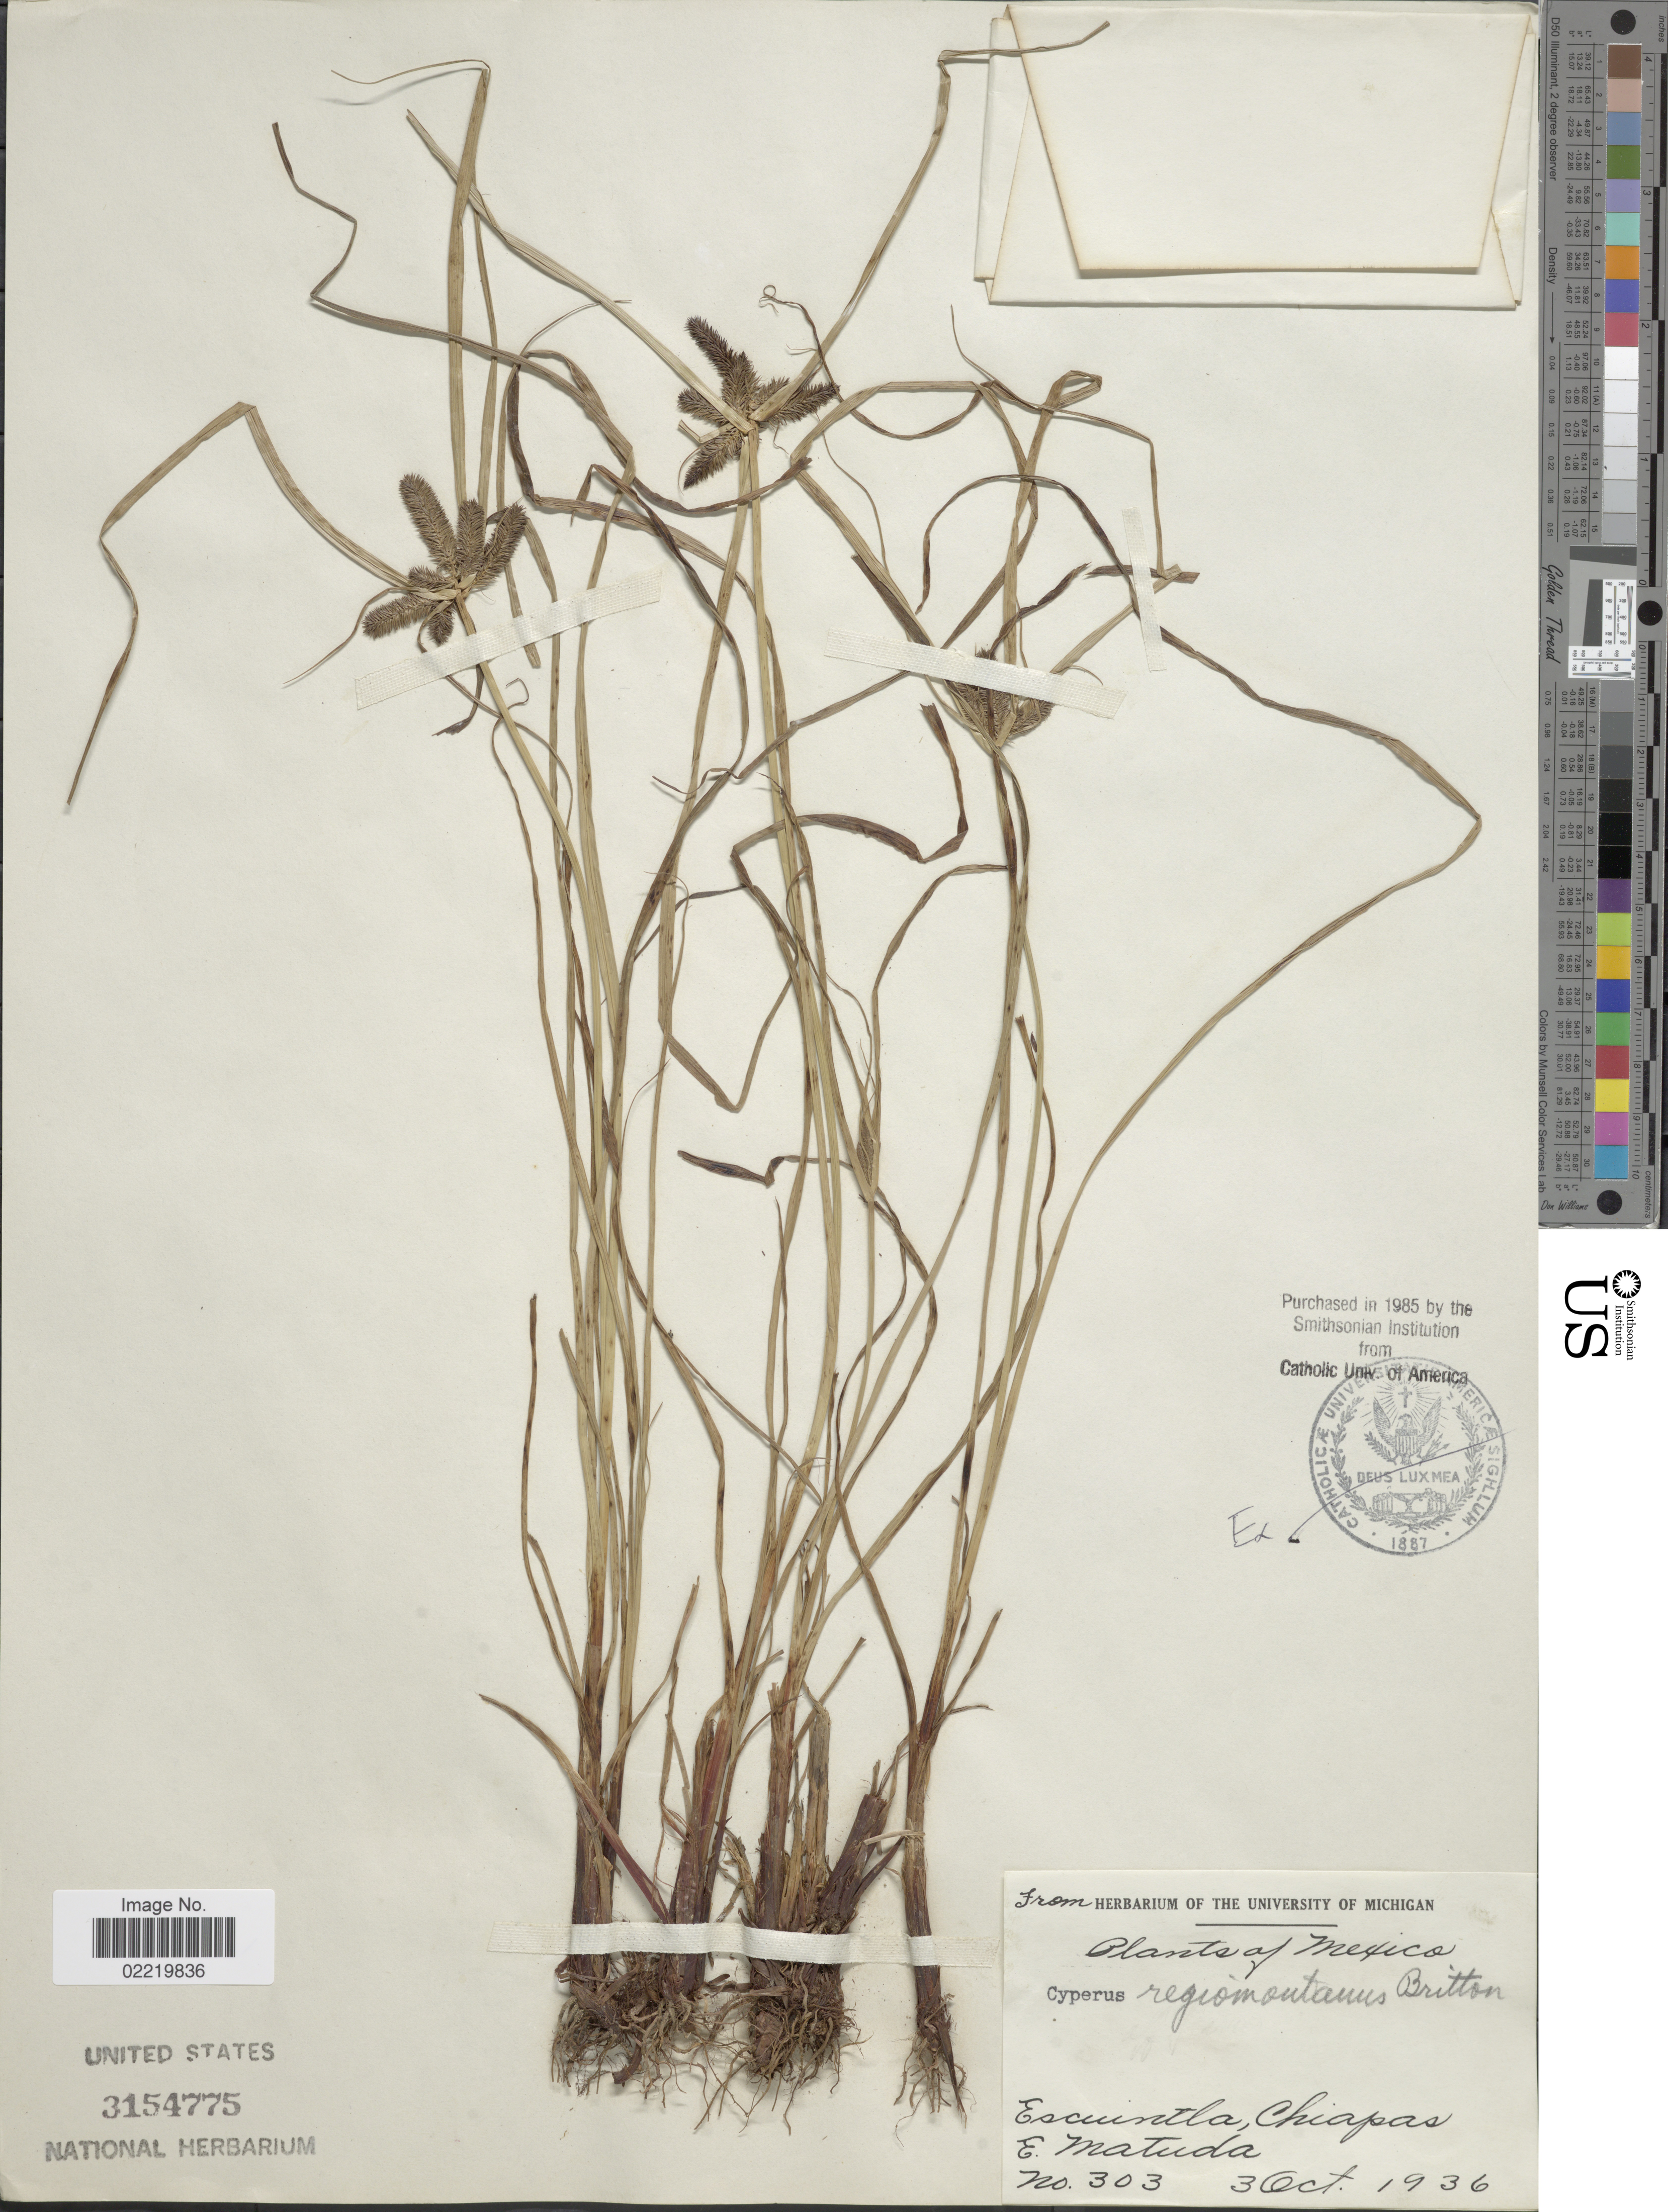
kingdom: Plantae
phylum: Tracheophyta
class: Liliopsida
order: Poales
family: Cyperaceae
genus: Cyperus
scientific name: Cyperus regiomontanus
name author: Britton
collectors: E. Matuda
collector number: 303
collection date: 1936-10-03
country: Mexico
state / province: Chiapas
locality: Escuintla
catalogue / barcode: US 3154775